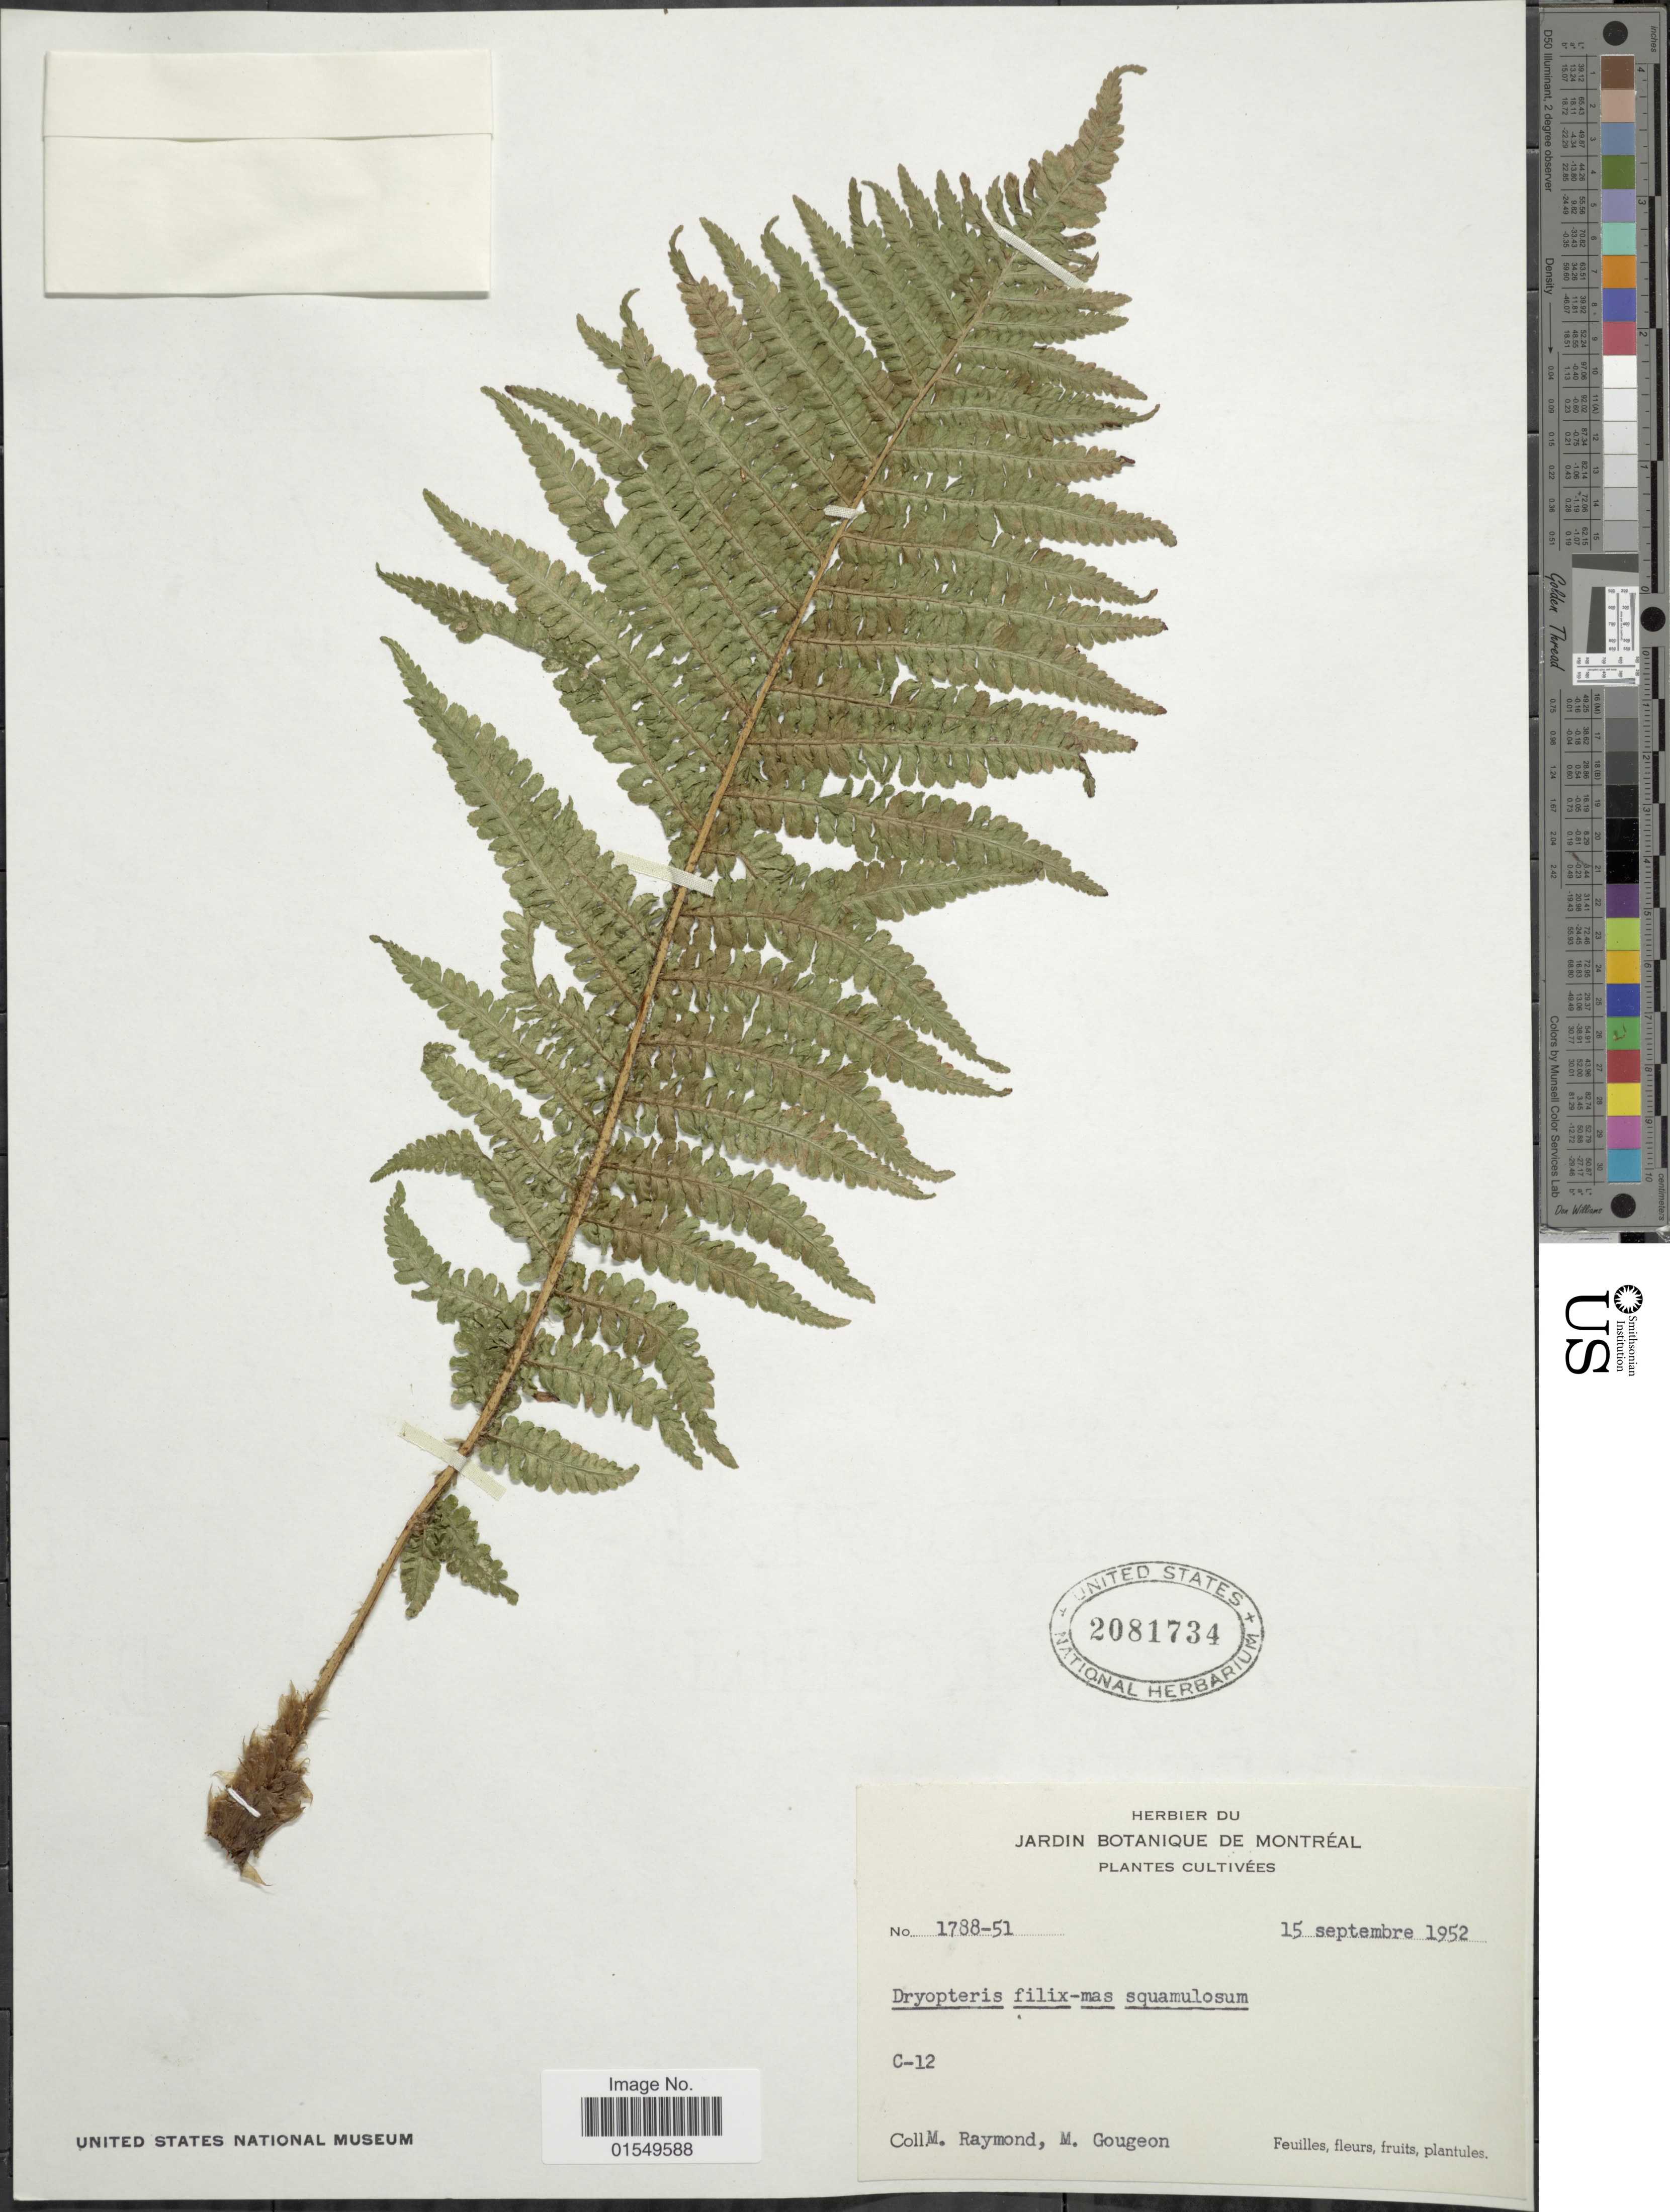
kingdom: Plantae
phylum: Tracheophyta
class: Polypodiopsida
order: Polypodiales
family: Dryopteridaceae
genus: Dryopteris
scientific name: Dryopteris filix-mas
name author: (L.) Schott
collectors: M. Raymond & M. Gougeon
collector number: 1788-51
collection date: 1952-09-15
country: Canada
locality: C-12 [unsure placement]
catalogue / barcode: US 2081734